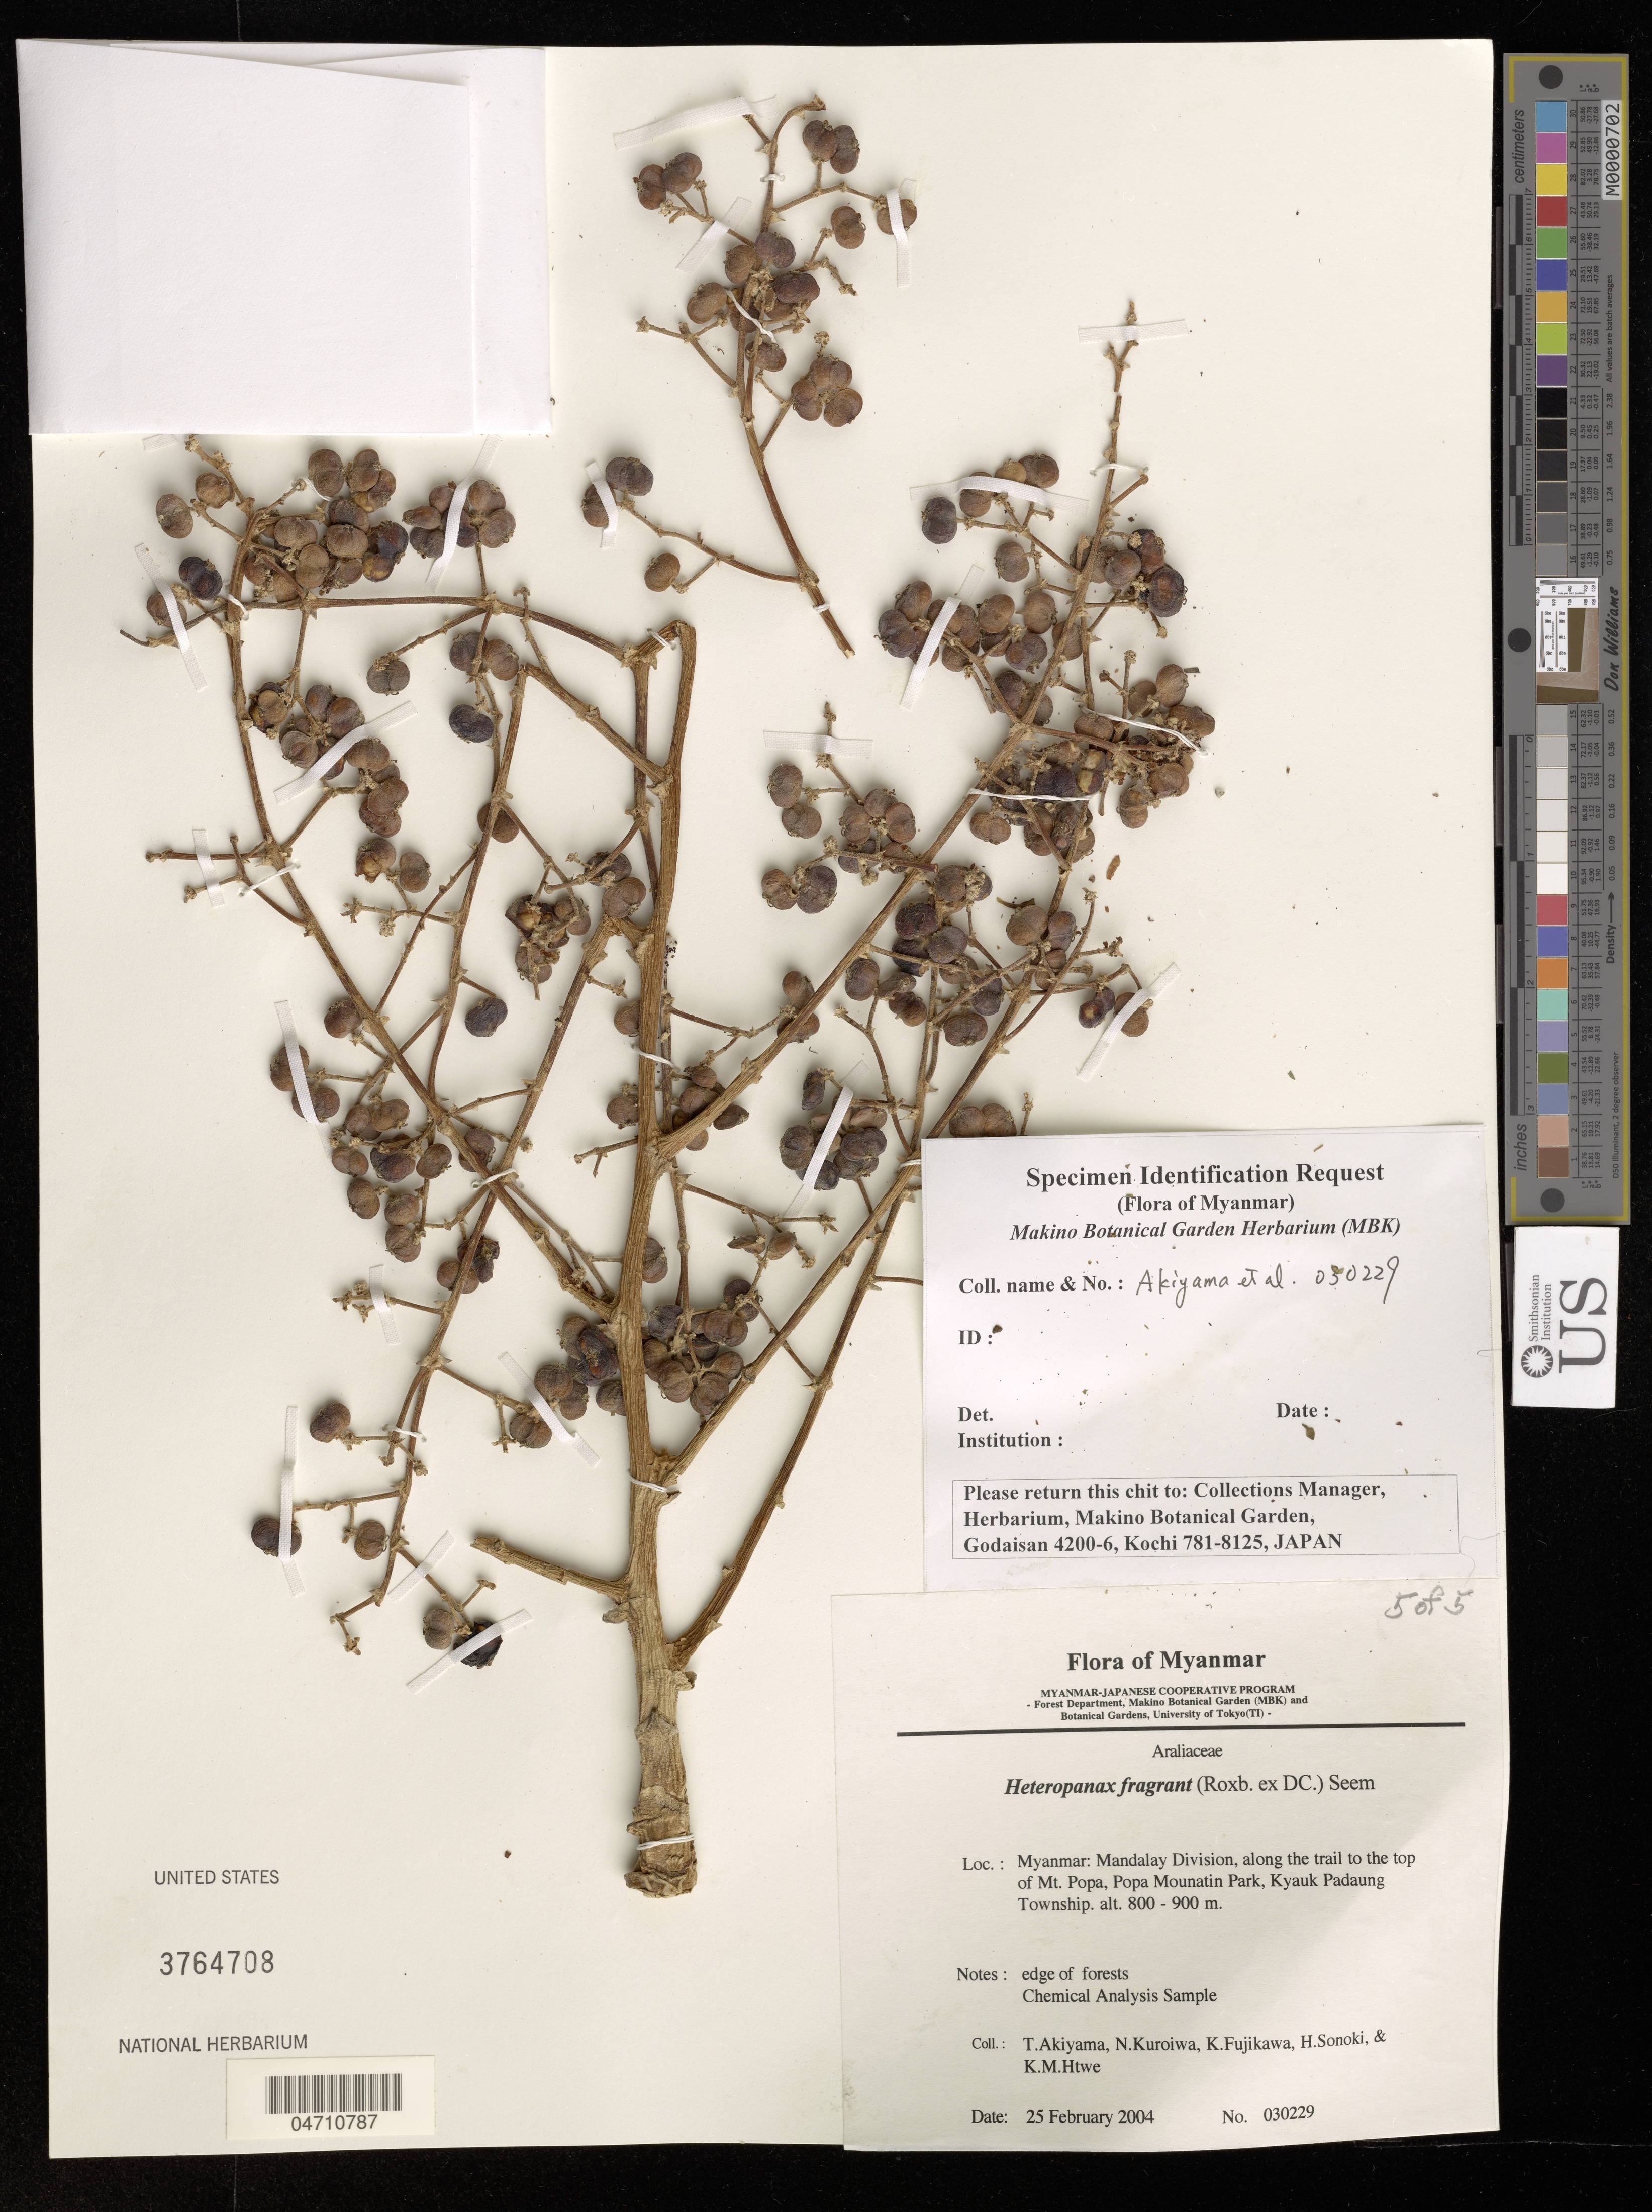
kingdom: Plantae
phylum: Tracheophyta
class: Magnoliopsida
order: Apiales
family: Araliaceae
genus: Heteropanax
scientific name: Heteropanax fragrans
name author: (Roxb.) Seem.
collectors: T. Akiyama, N. Kuroiwa, K. Fujikawa, H. Sonoki & K. Htwe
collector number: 030229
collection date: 2004-02-25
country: Myanmar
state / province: Mandalay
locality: Mandalay Division, along the trail to the top of Mt. Popa, Popa Mounatin Park, Kyauk Padaung Township.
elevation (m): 800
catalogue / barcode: US 3764708